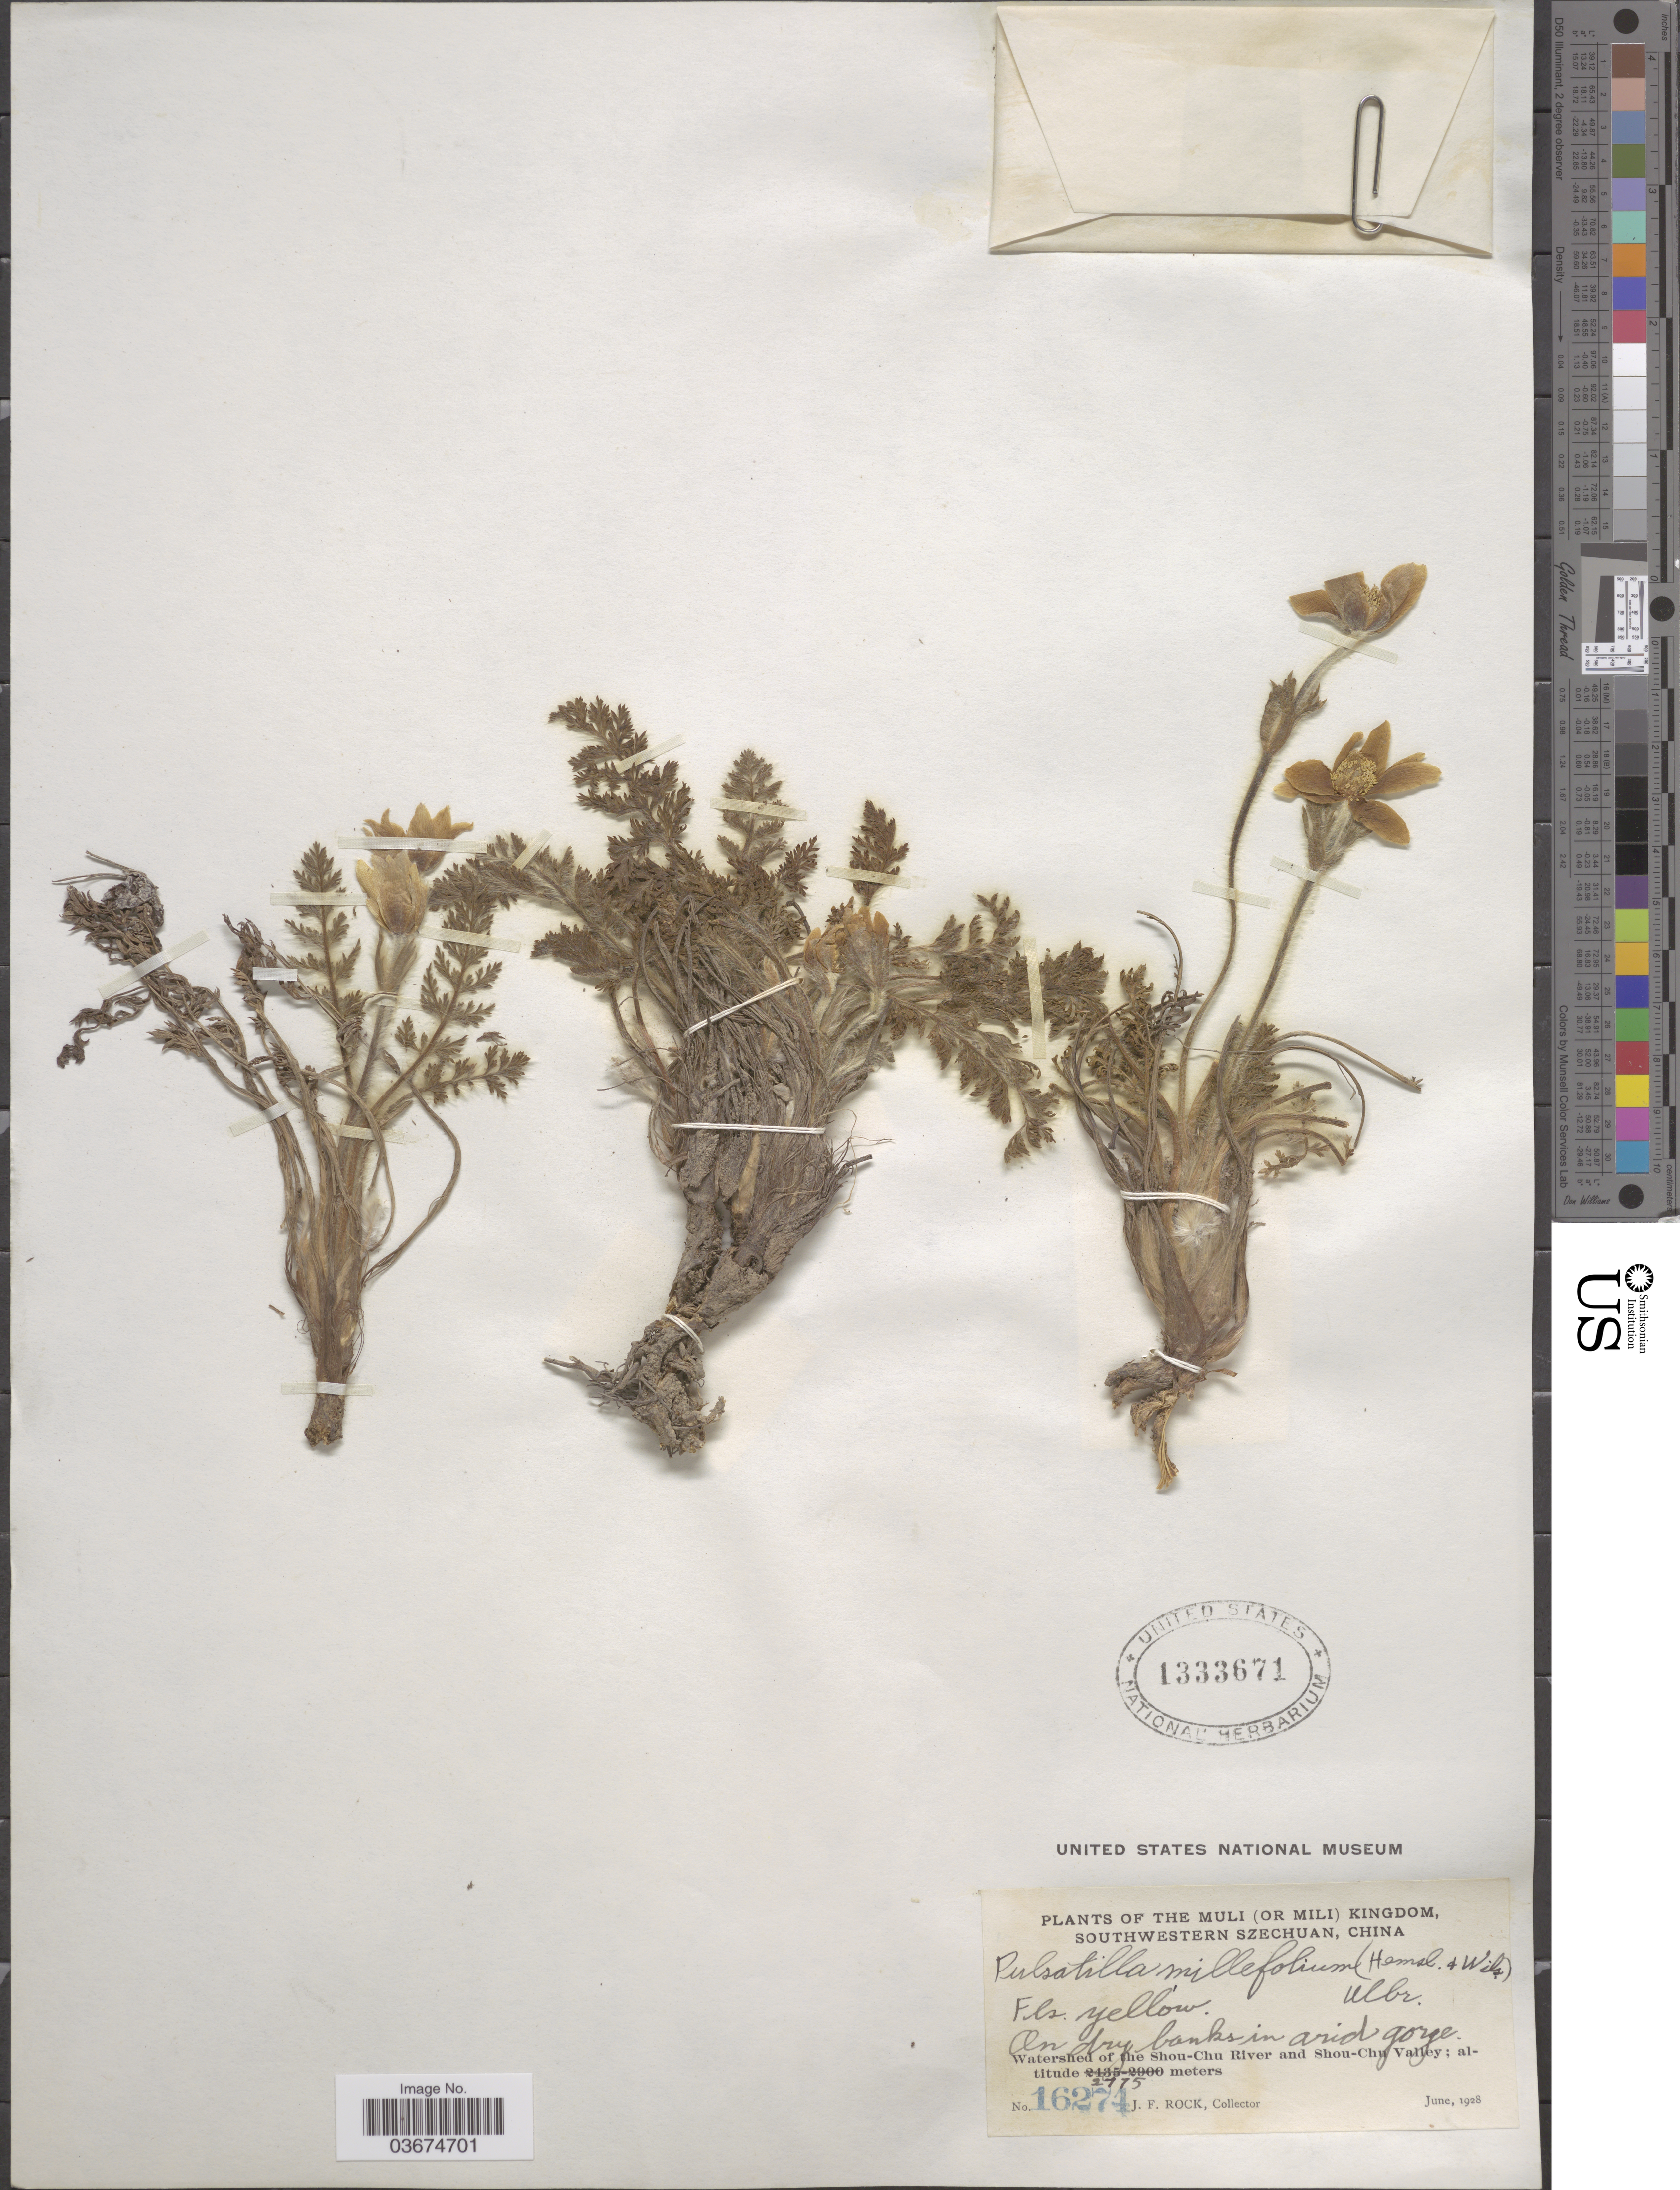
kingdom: Plantae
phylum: Tracheophyta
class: Magnoliopsida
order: Ranunculales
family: Ranunculaceae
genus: Pulsatilla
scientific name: Pulsatilla millefolium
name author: (Hemsl. & E.H. Wilson) Ulbr.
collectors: J. Rock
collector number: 16274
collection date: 1928-06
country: China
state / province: Sichuan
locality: The Muli (or Mili) Kingdom, Southwestern Szechuan. Watershed of the Shou-Chu River and Shou-Chu Valley.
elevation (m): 2775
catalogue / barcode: US 1333671